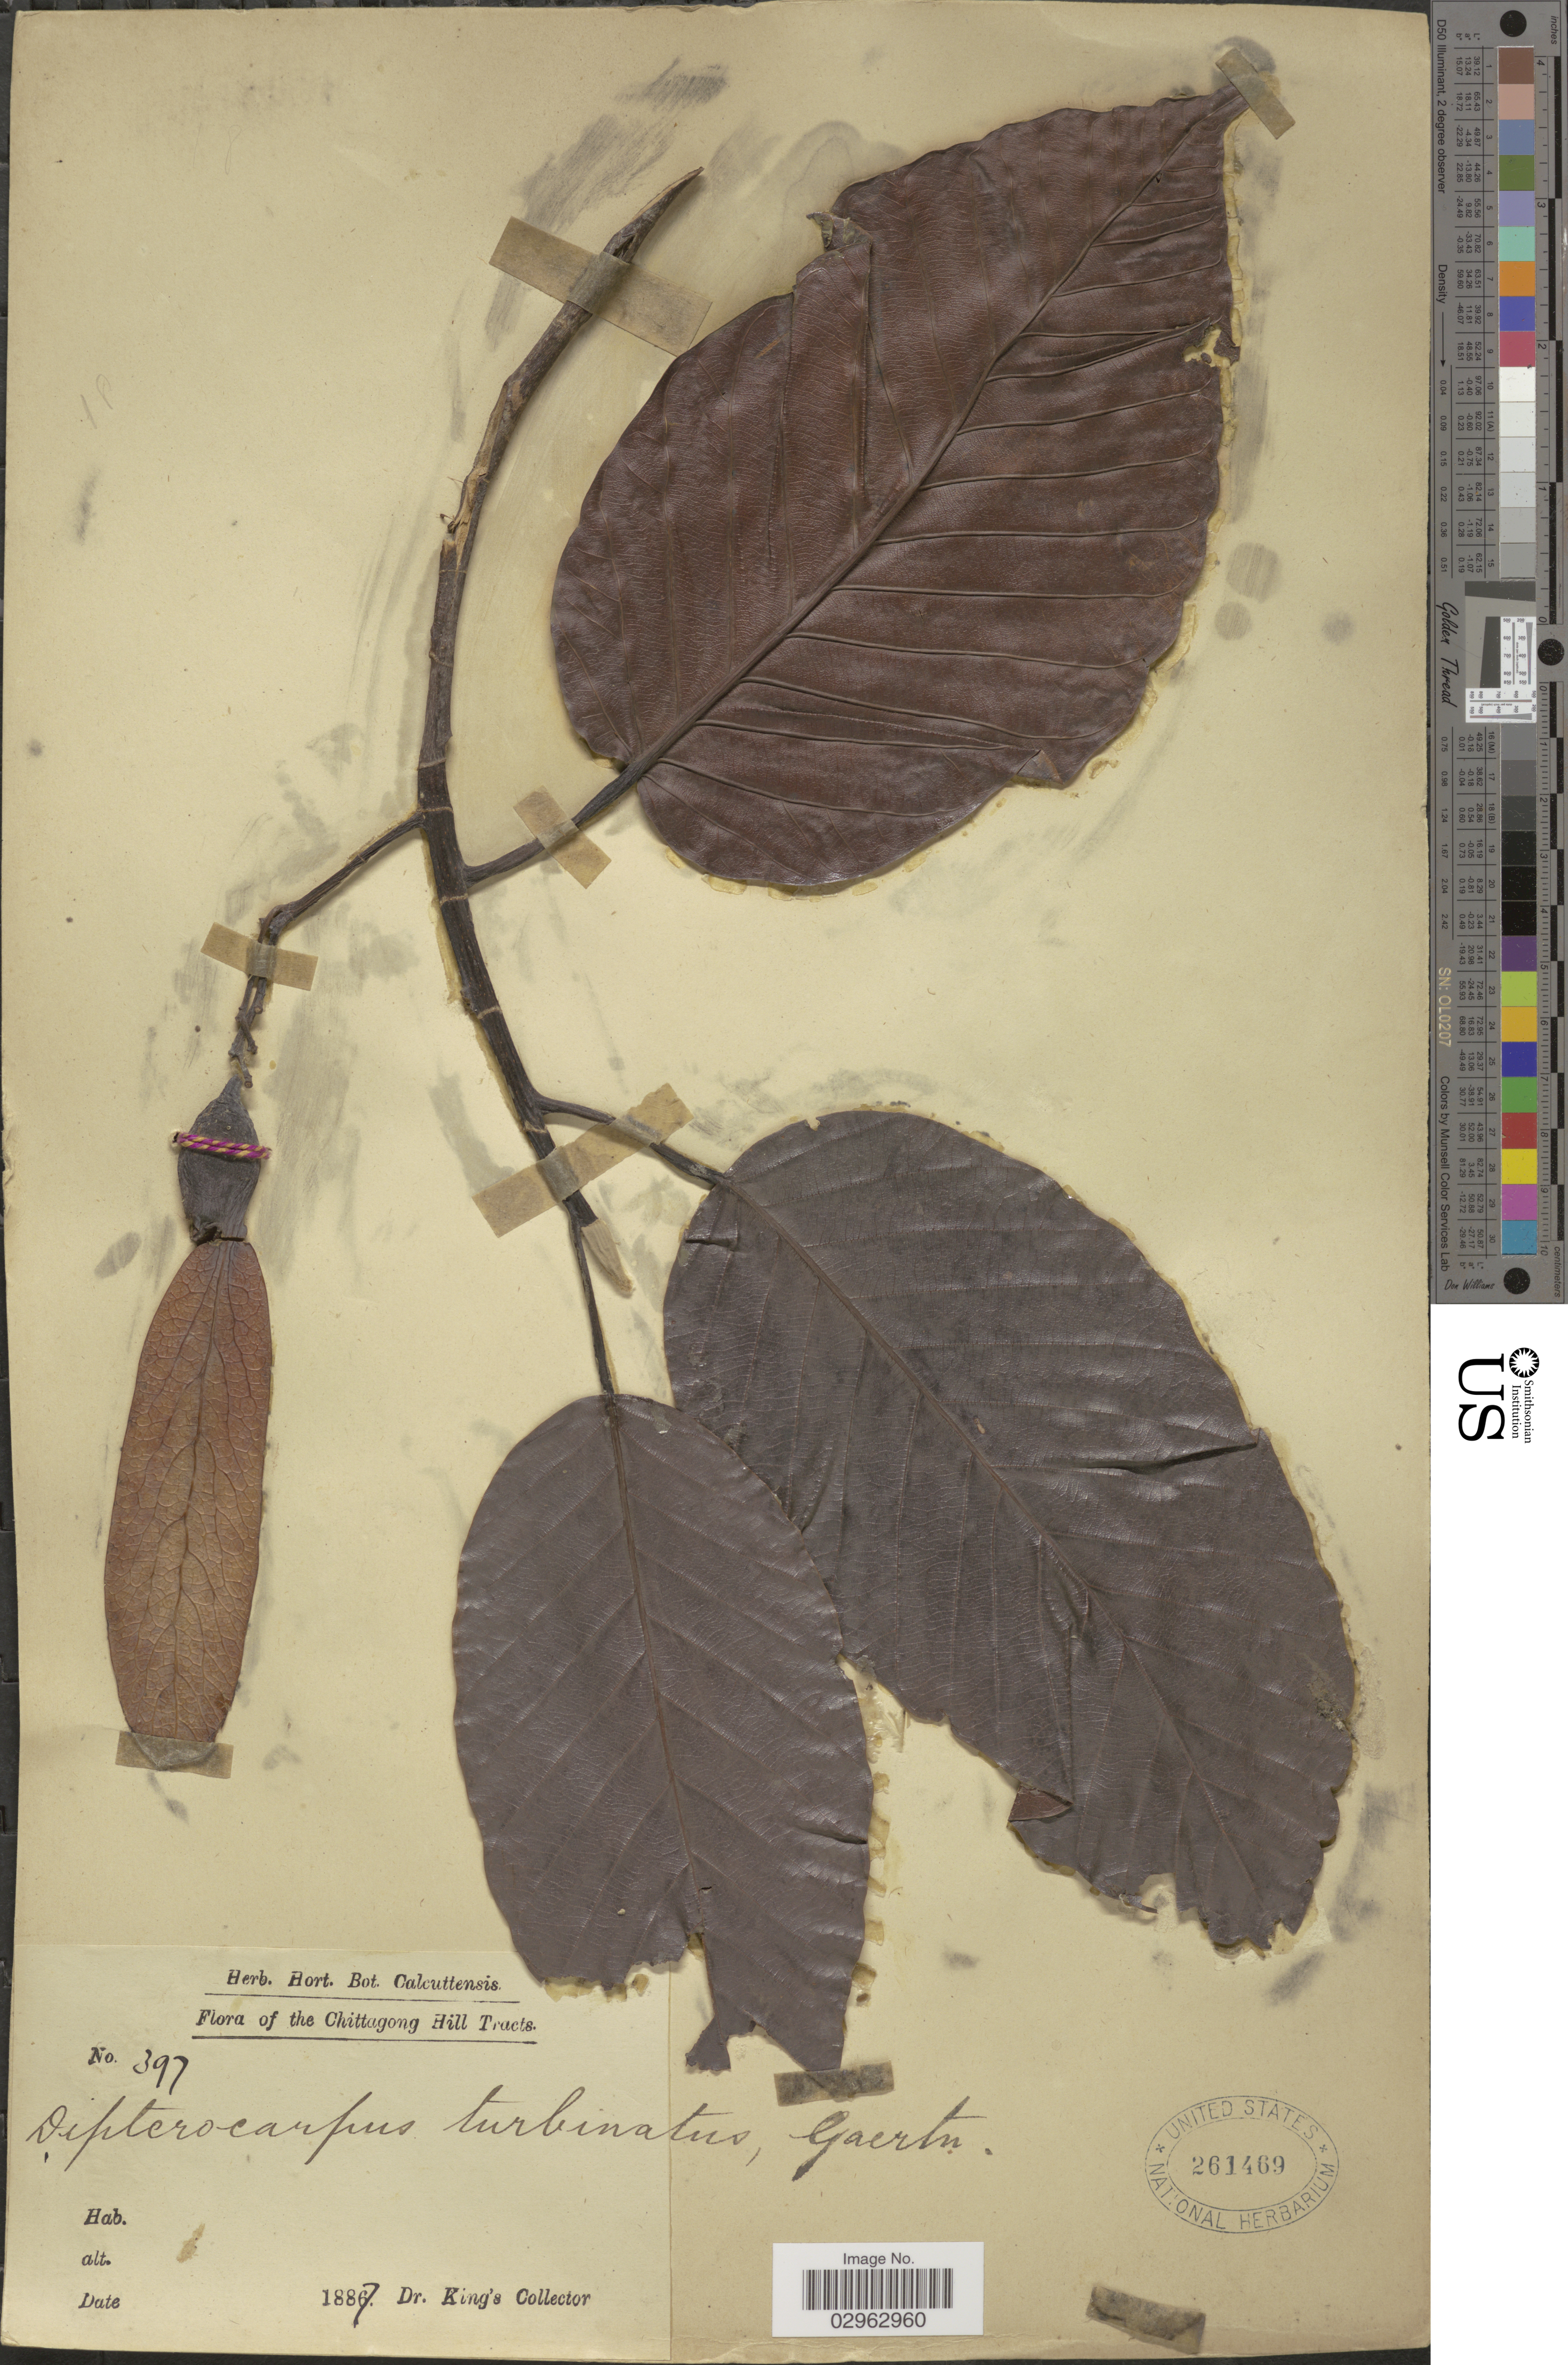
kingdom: Plantae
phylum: Tracheophyta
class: Magnoliopsida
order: Malvales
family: Dipterocarpaceae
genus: Dipterocarpus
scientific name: Dipterocarpus turbinatus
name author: C.F. Gaertn.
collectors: Dr. King's collector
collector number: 397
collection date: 1887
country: Bangladesh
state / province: Chittagong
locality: The Chittagong Hill Tracts.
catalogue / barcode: US 261469